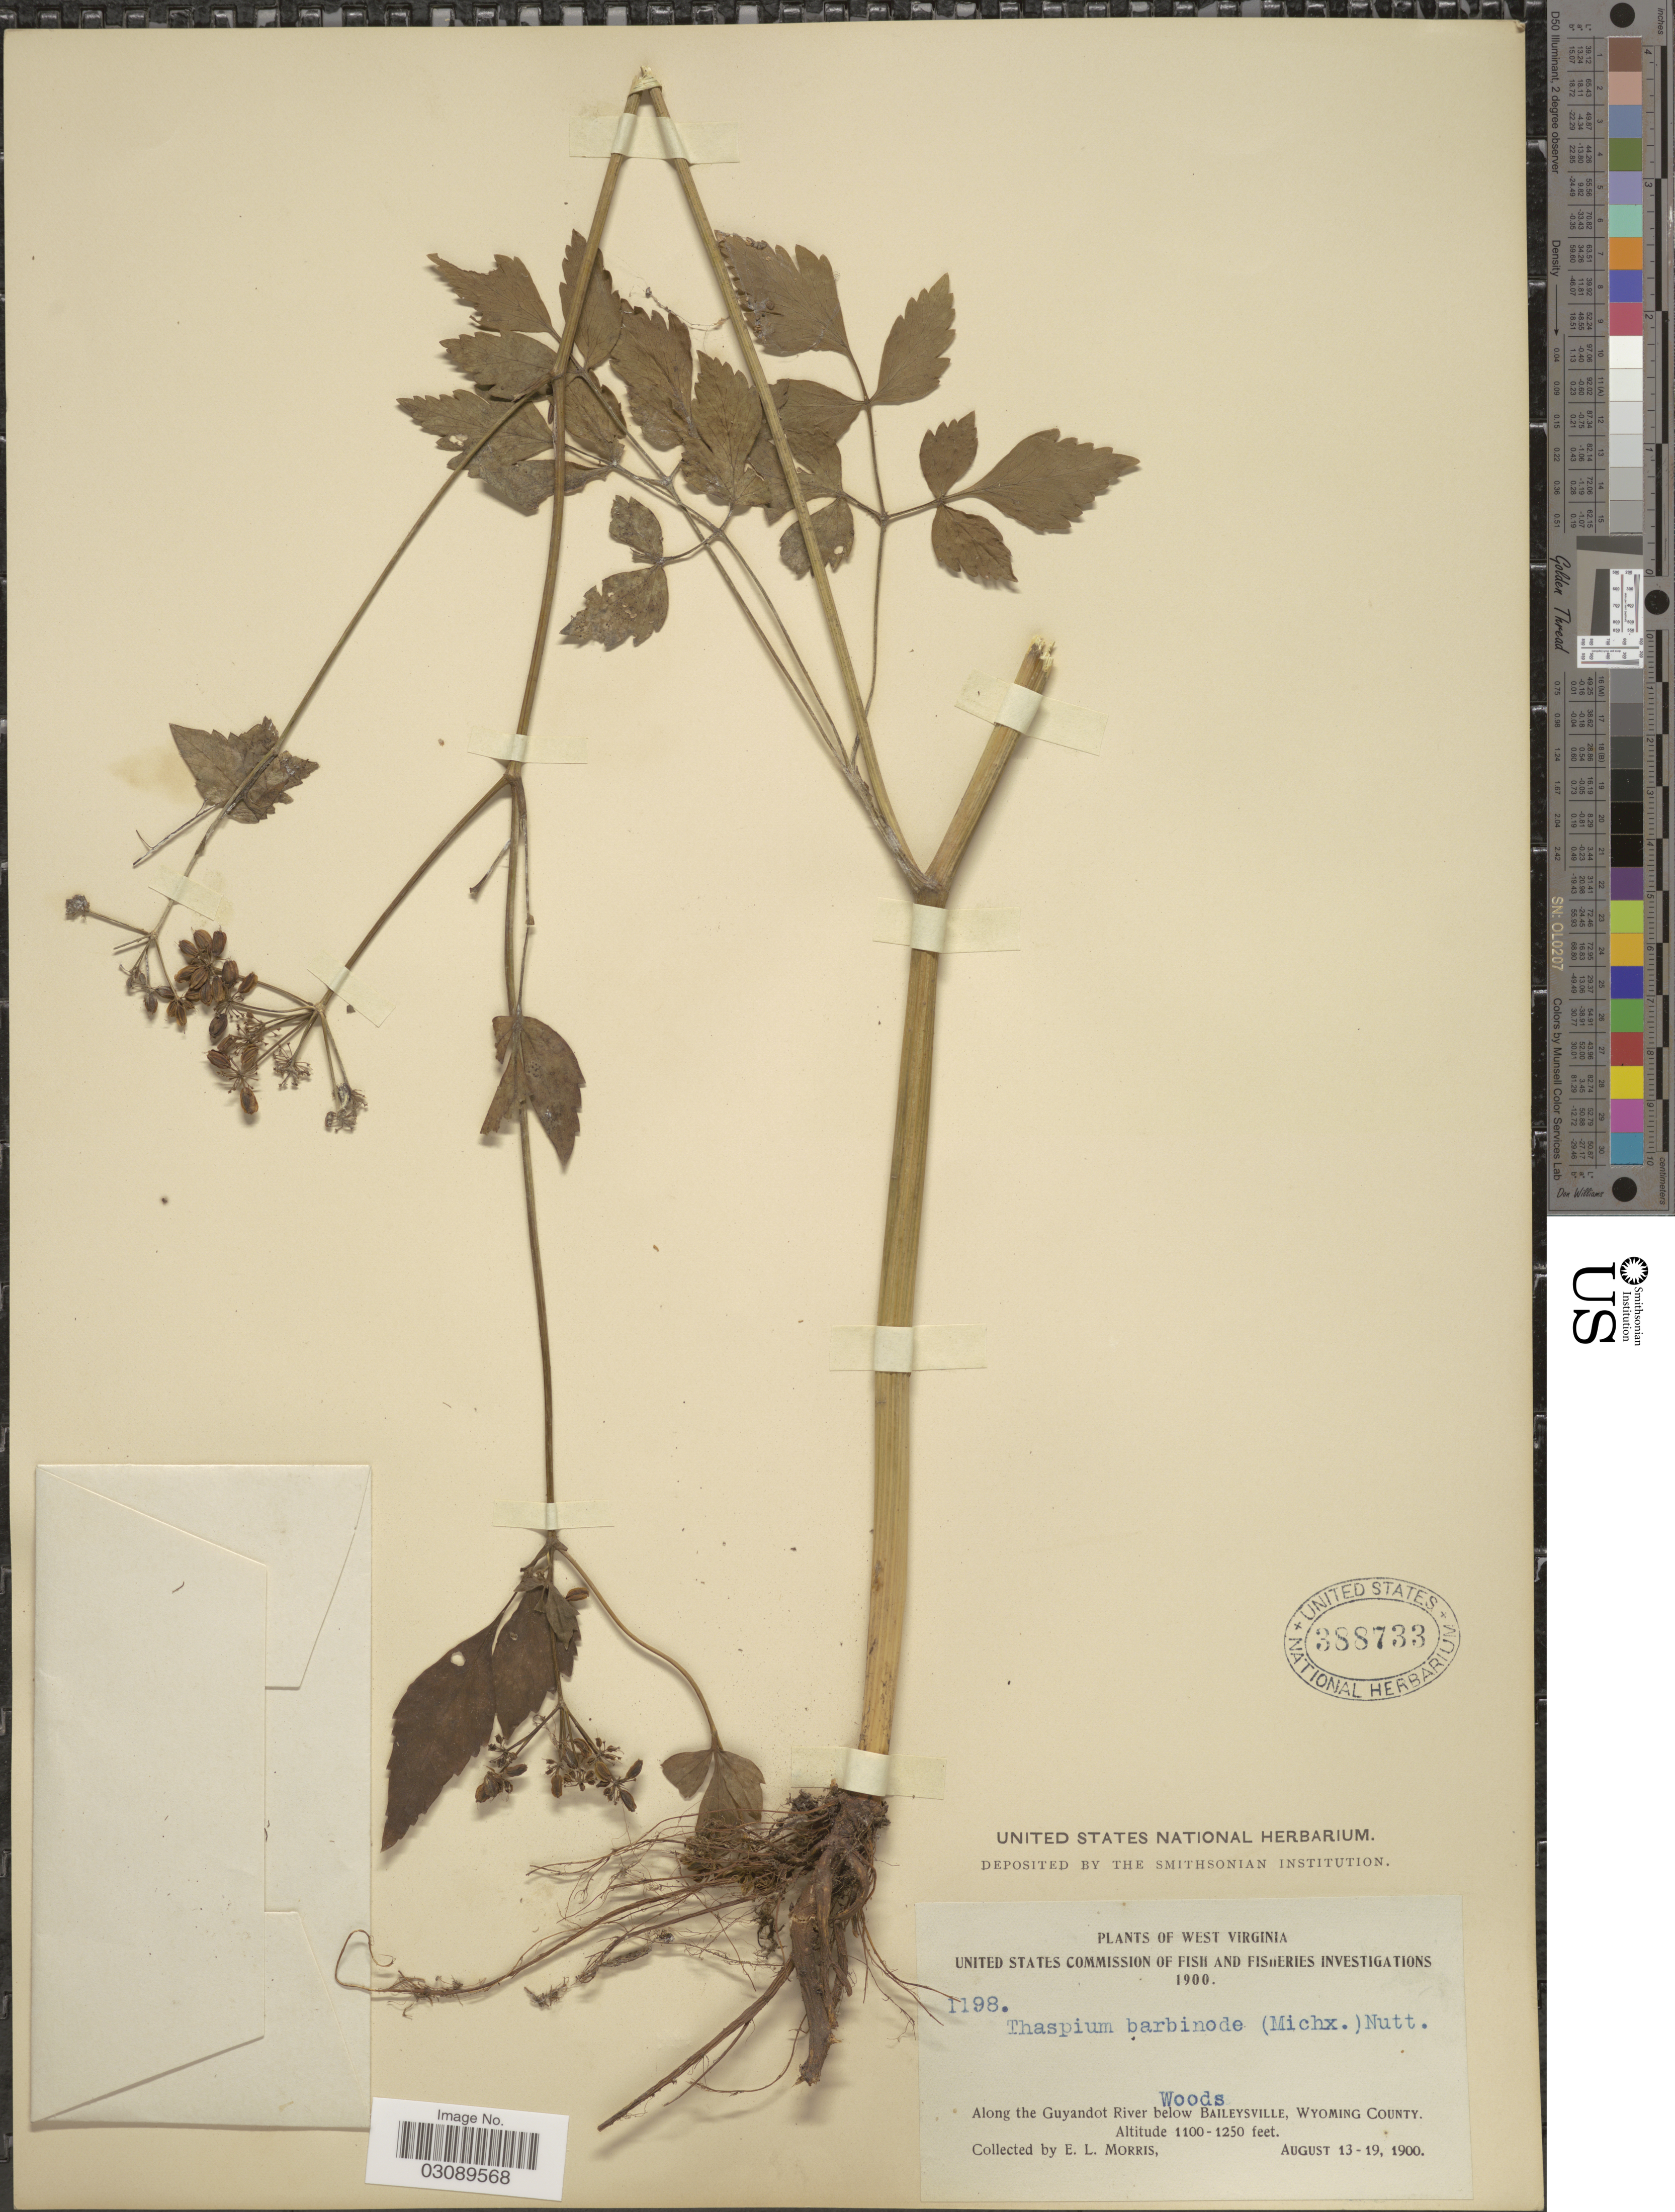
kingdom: Plantae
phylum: Tracheophyta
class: Magnoliopsida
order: Apiales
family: Apiaceae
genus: Thaspium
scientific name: Thaspium barbinode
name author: (Michx.) Nutt.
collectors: E. Morris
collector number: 1198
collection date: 1900-08-13/1900-08-19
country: United States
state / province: West Virginia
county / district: Wyoming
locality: Along the Guyandot River below Baileysville, Wyoming County.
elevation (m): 335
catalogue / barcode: US 388733